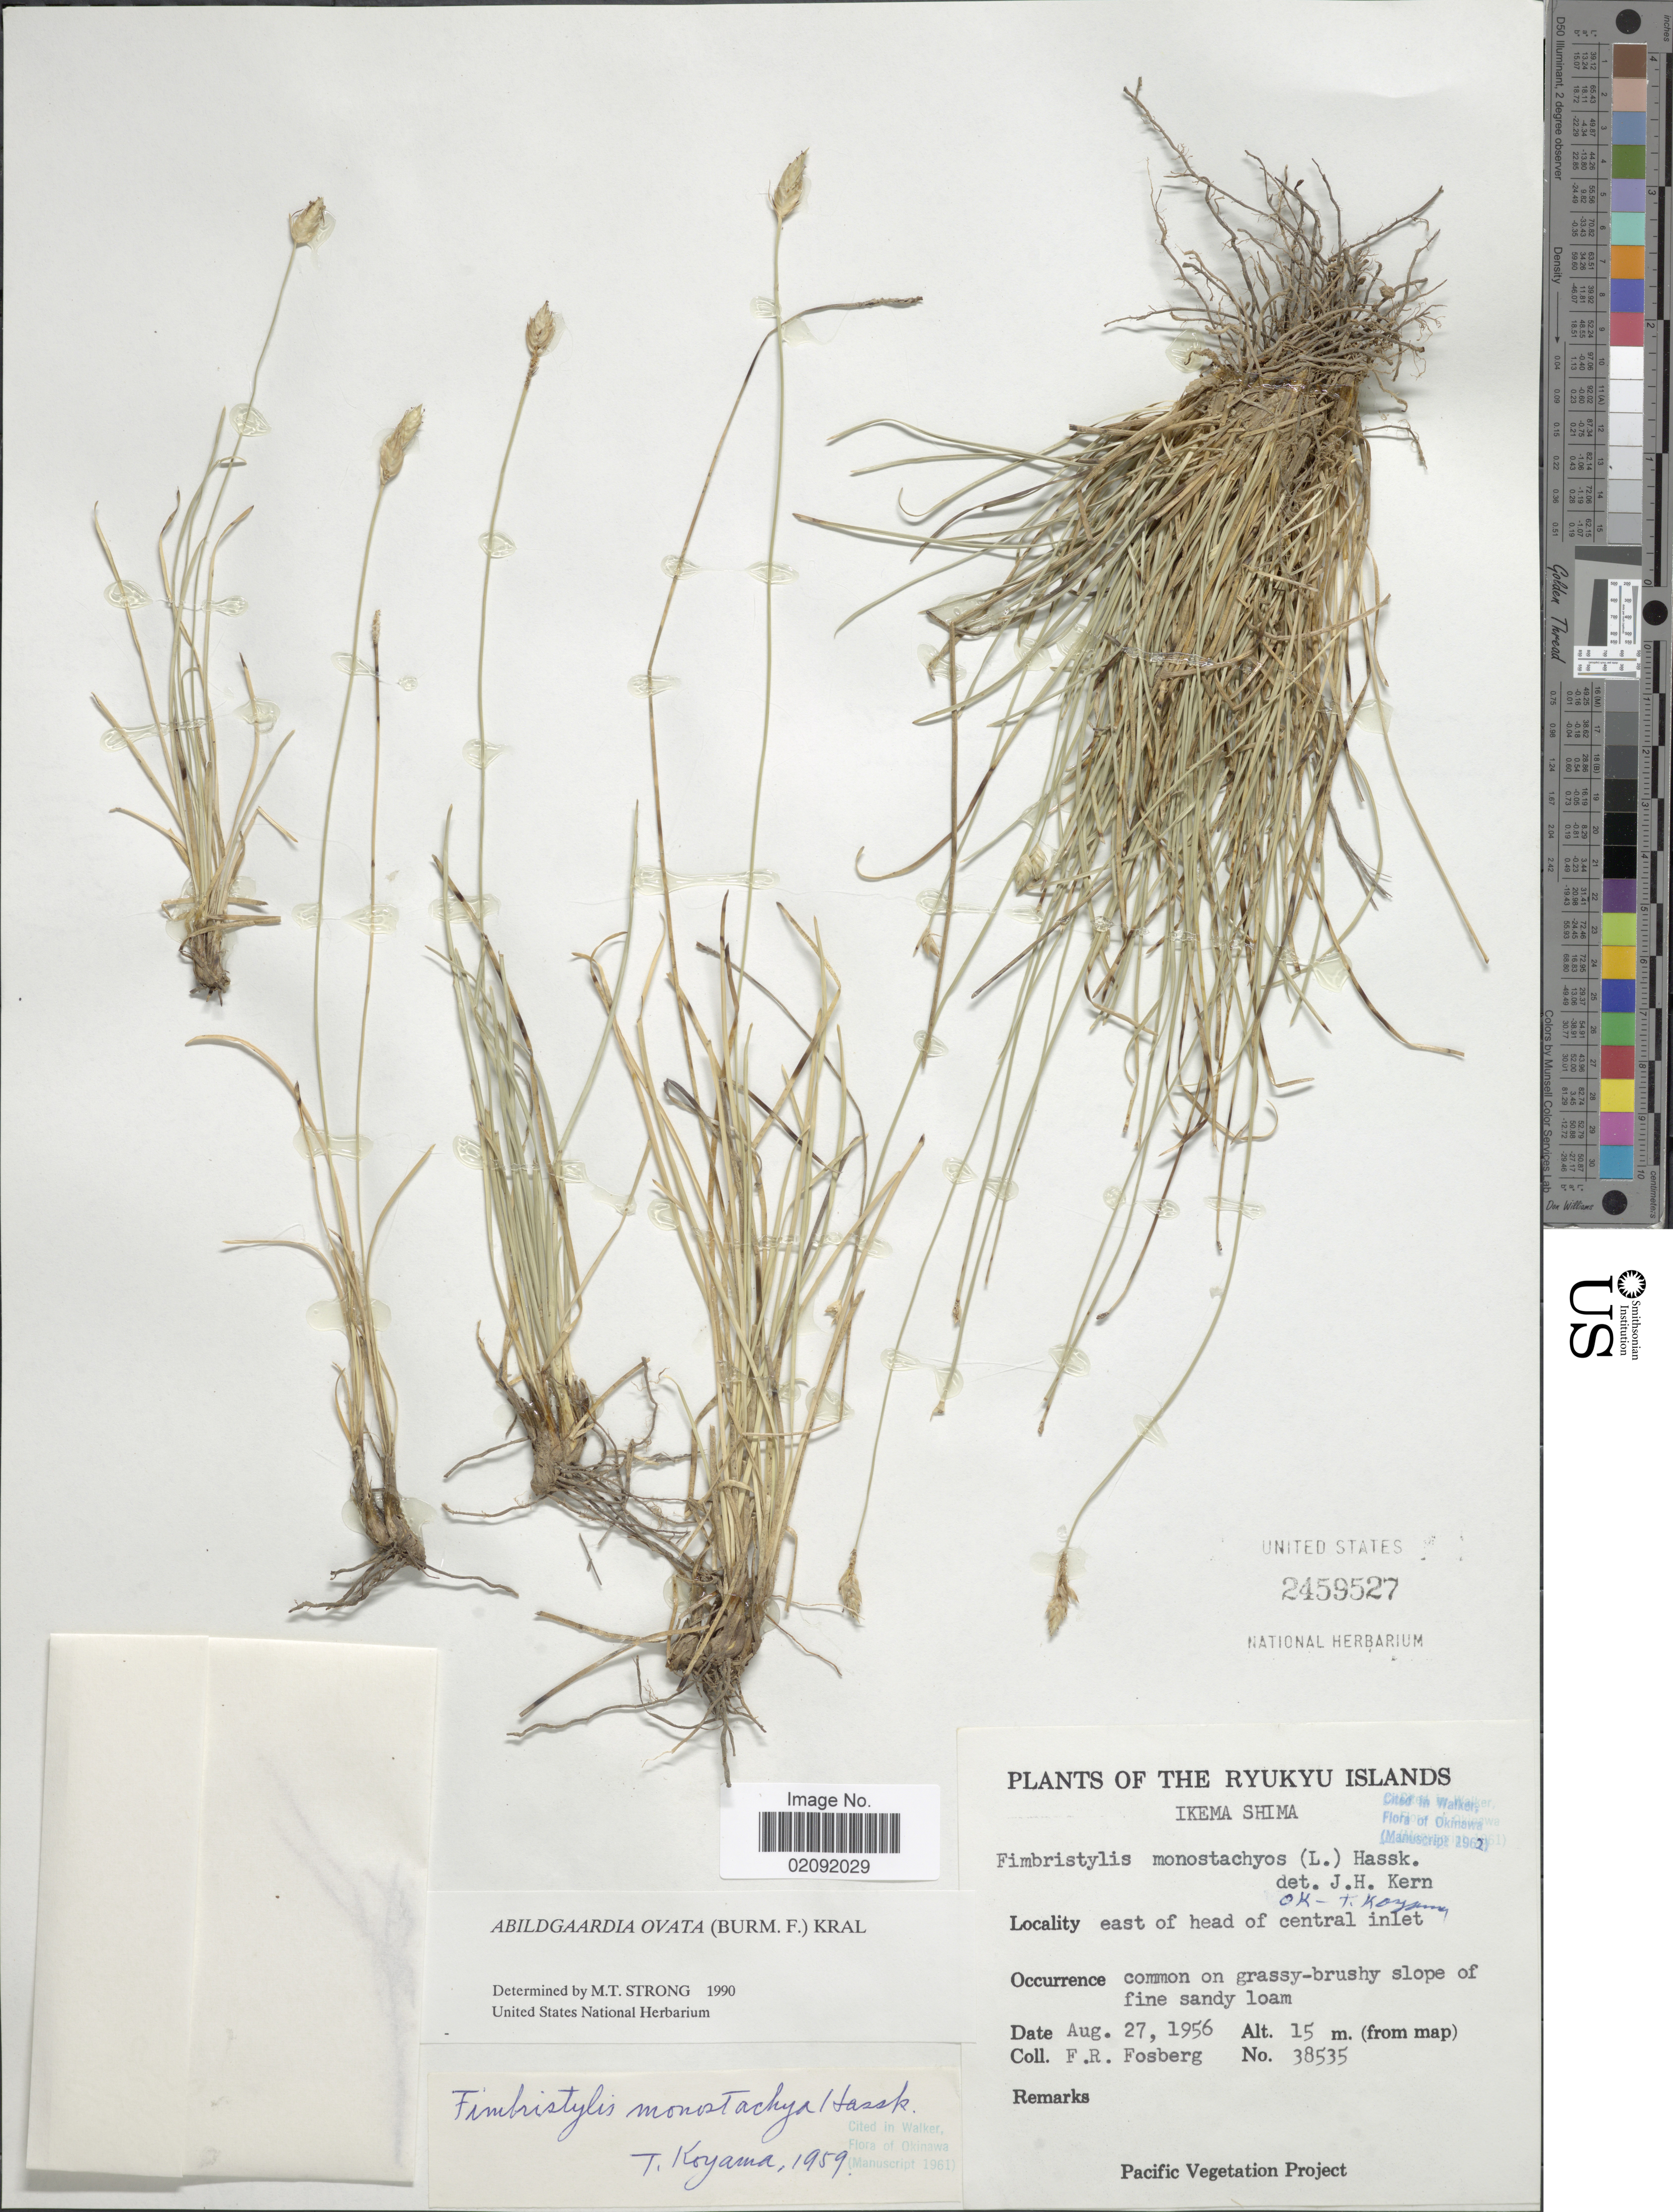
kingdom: Plantae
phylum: Tracheophyta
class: Liliopsida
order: Poales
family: Cyperaceae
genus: Abildgaardia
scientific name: Abildgaardia ovata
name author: (Burm. f.) Kral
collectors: F. R. Fosberg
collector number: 38535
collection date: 1956-08-27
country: Japan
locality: The Ryukyu Islands, Ikema Shima, east of head of central inlet.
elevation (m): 15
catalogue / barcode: US 2459527